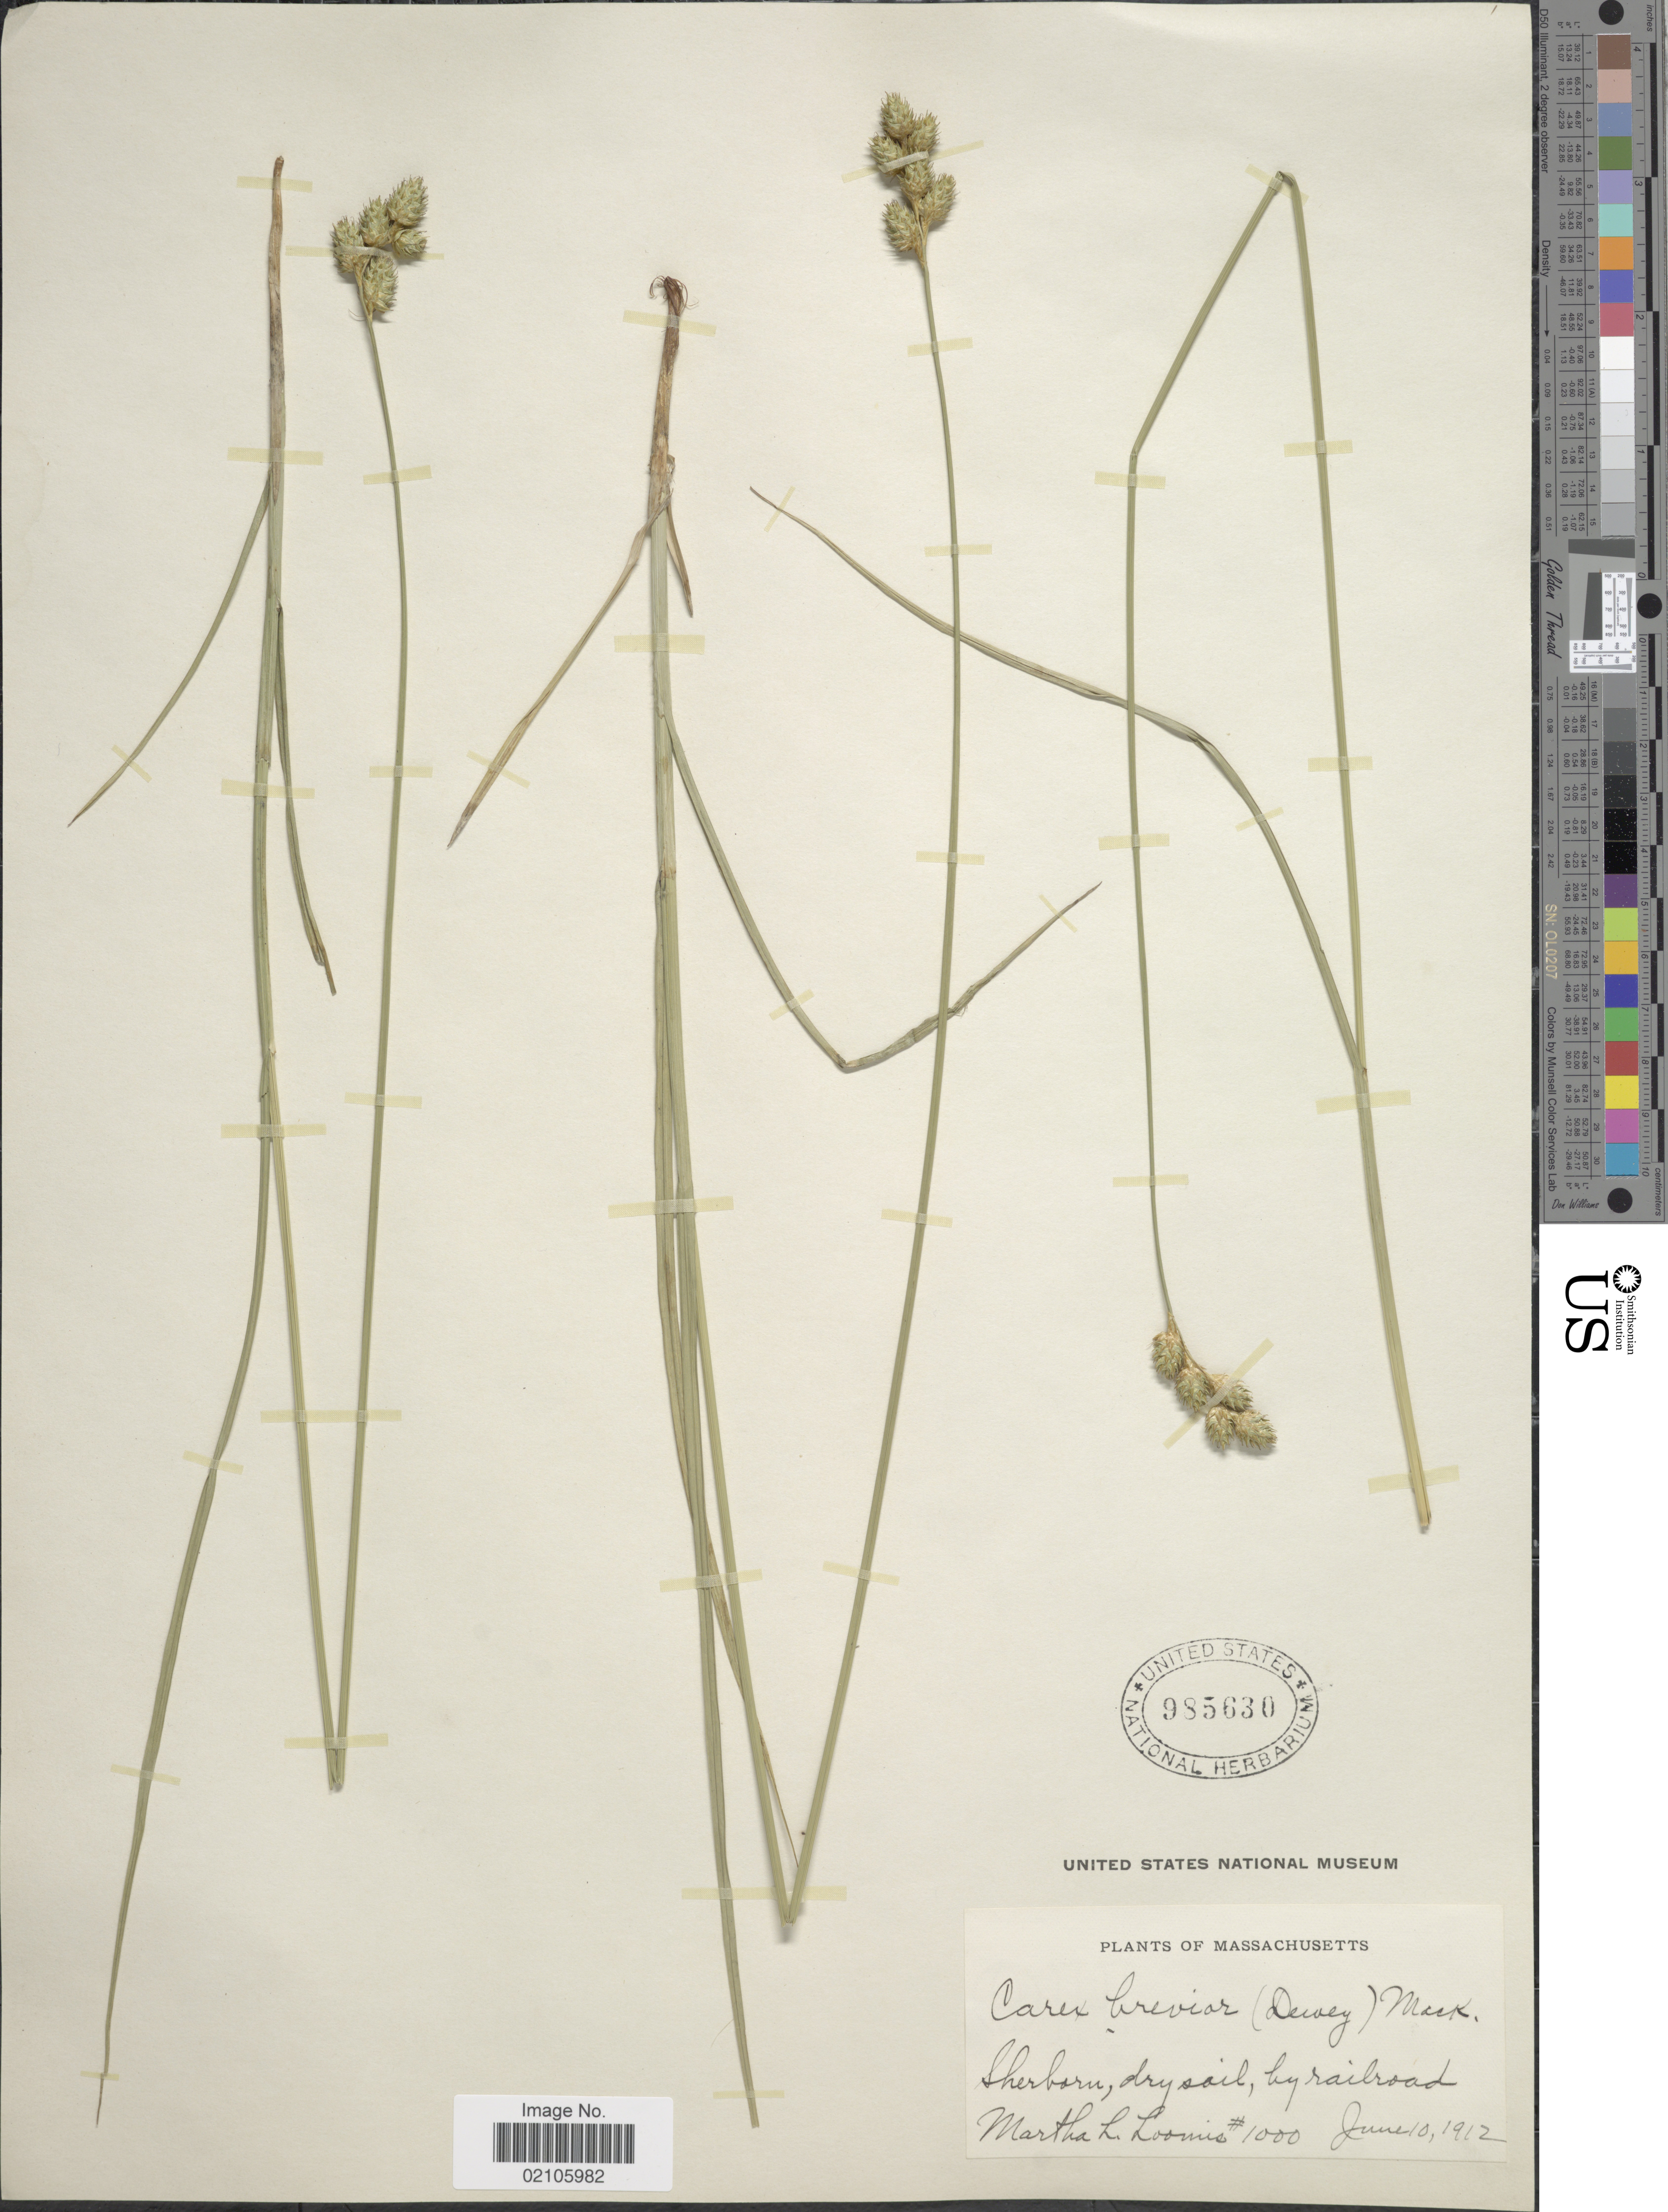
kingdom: Plantae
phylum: Tracheophyta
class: Liliopsida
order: Poales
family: Cyperaceae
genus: Carex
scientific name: Carex brevior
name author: (Dewey) Mack. ex Lunell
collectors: M. L. Loomis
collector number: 1000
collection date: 1912-06-10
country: United States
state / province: Massachusetts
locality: Sherborn, dry soil, by railroad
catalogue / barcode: US 985630